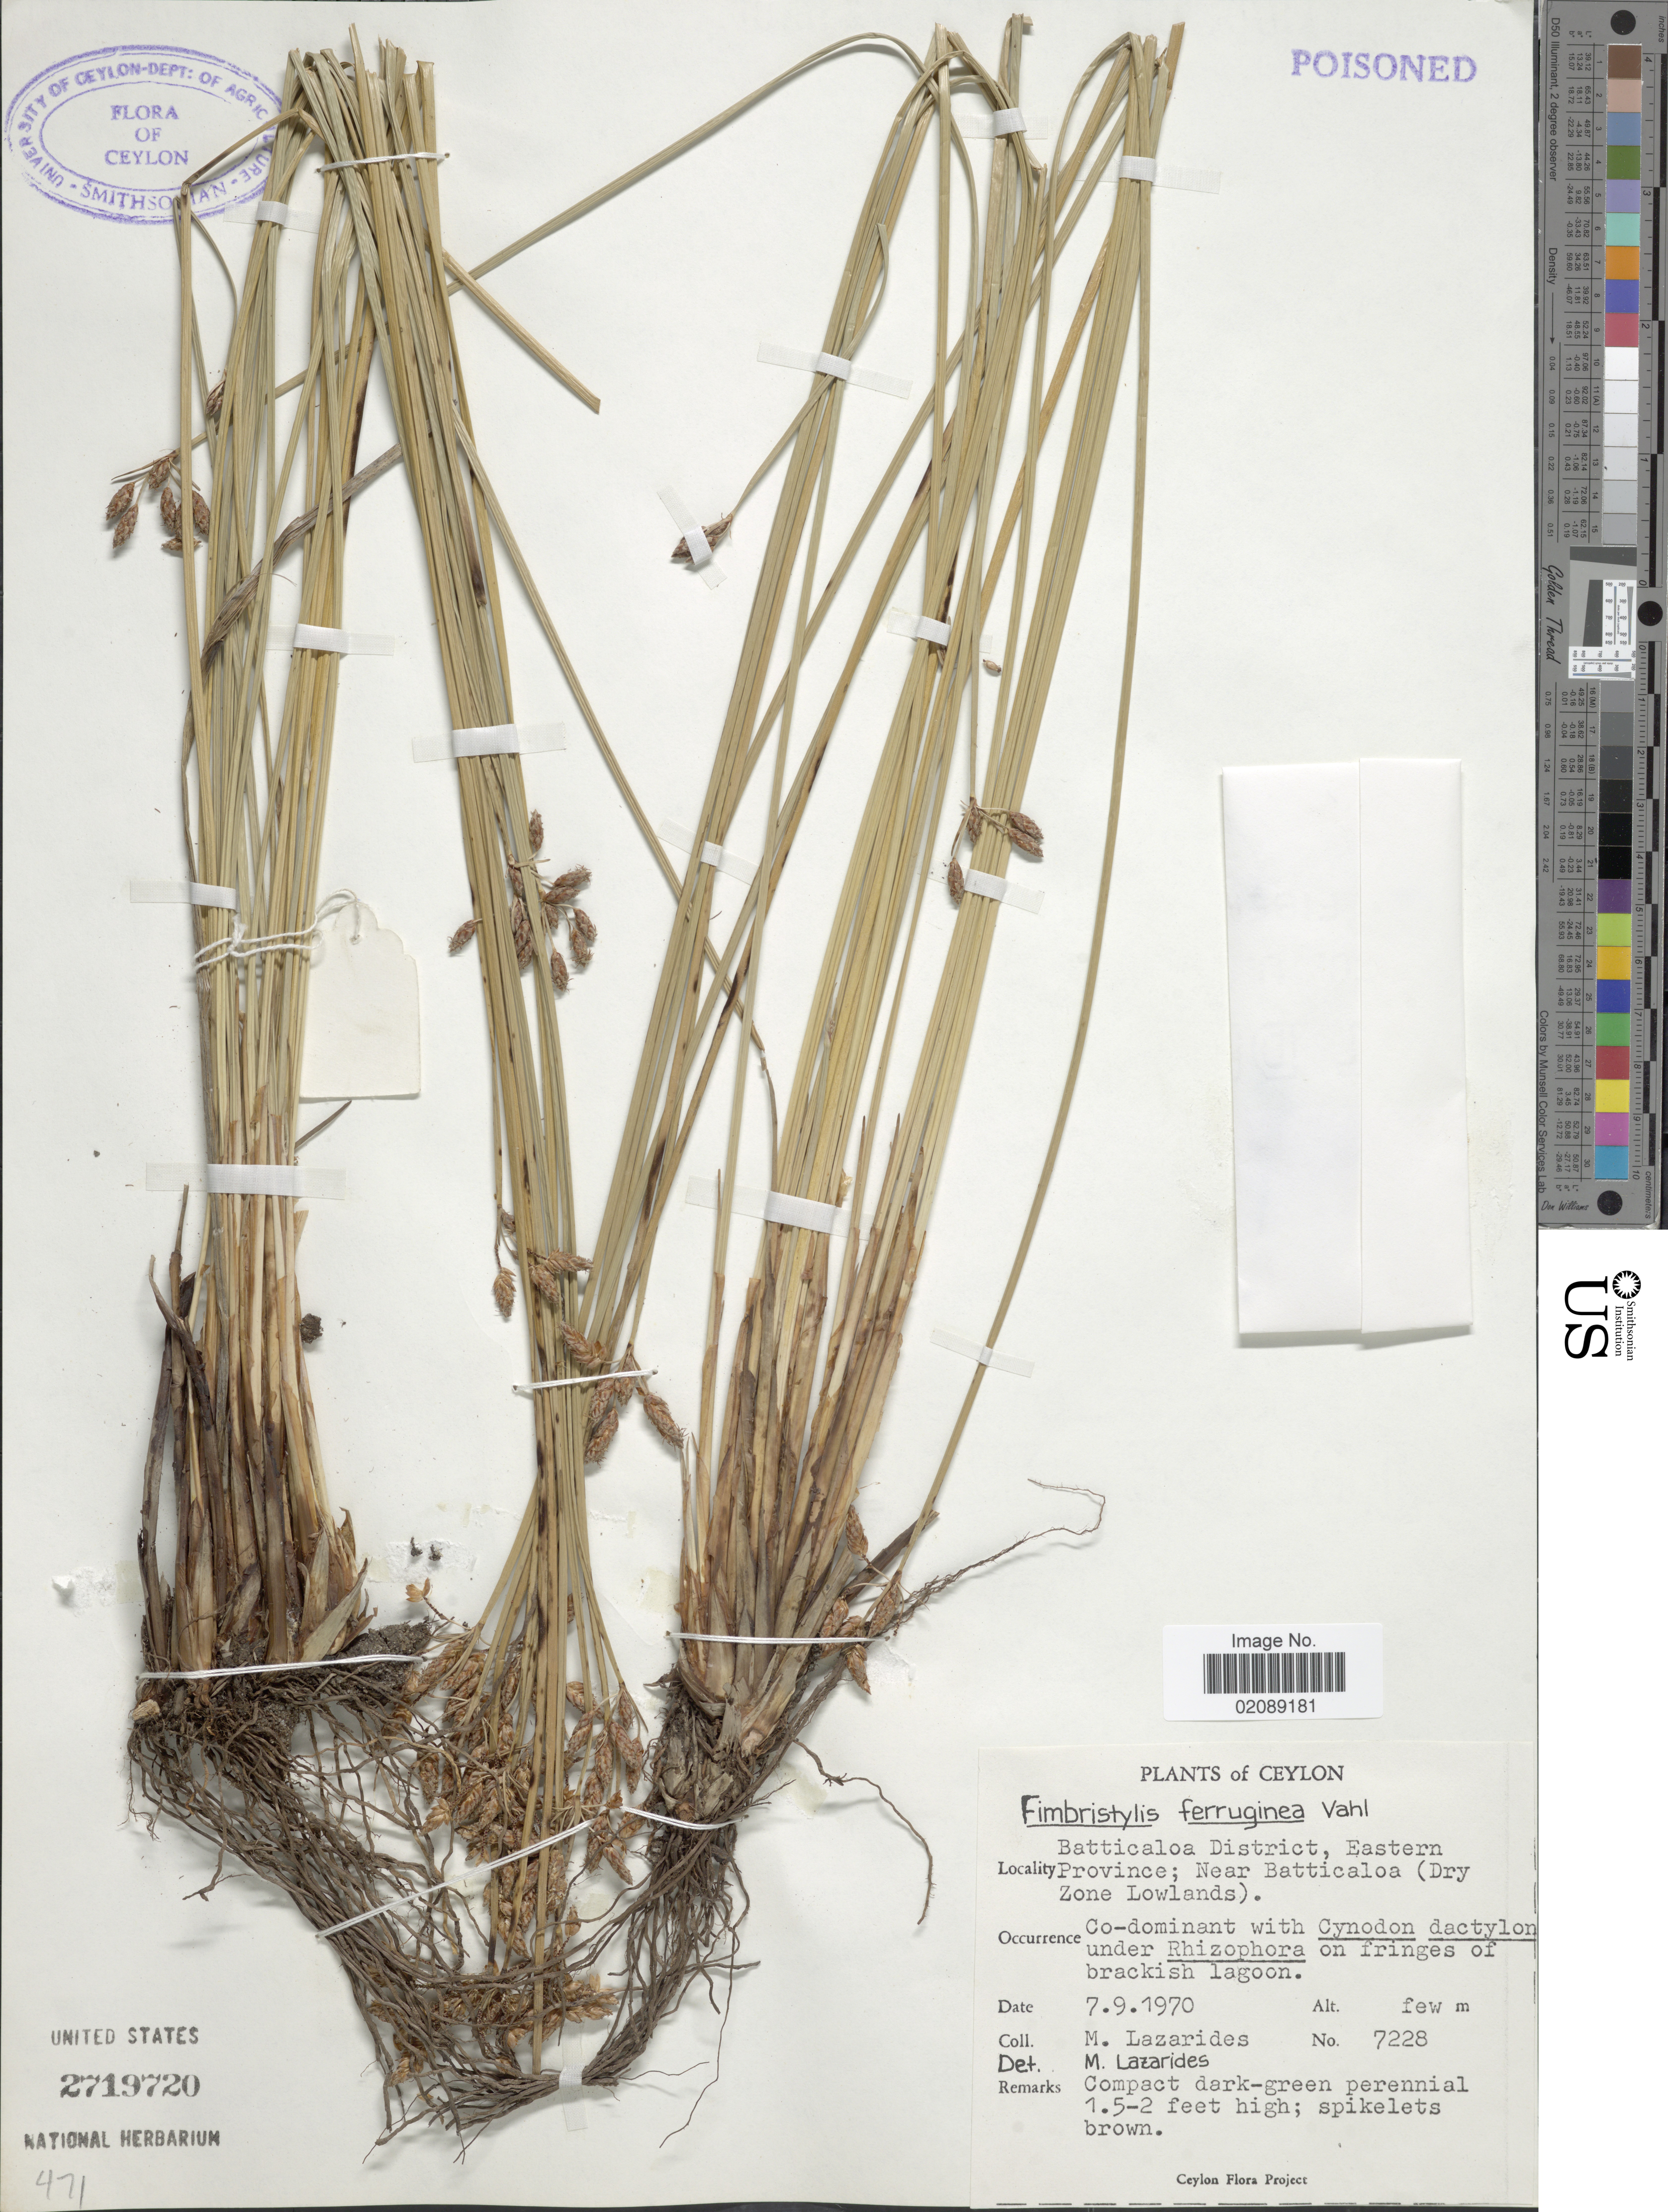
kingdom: Plantae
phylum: Tracheophyta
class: Liliopsida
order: Poales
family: Cyperaceae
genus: Fimbristylis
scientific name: Fimbristylis ferruginea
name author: (L.) Vahl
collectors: M. Lazarides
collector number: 7228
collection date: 1970-09-07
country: Sri Lanka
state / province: Eastern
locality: Ceylon, Batticaloa District; Near Batticaloa (Dry Zone Lowlands)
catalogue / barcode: US 2719720